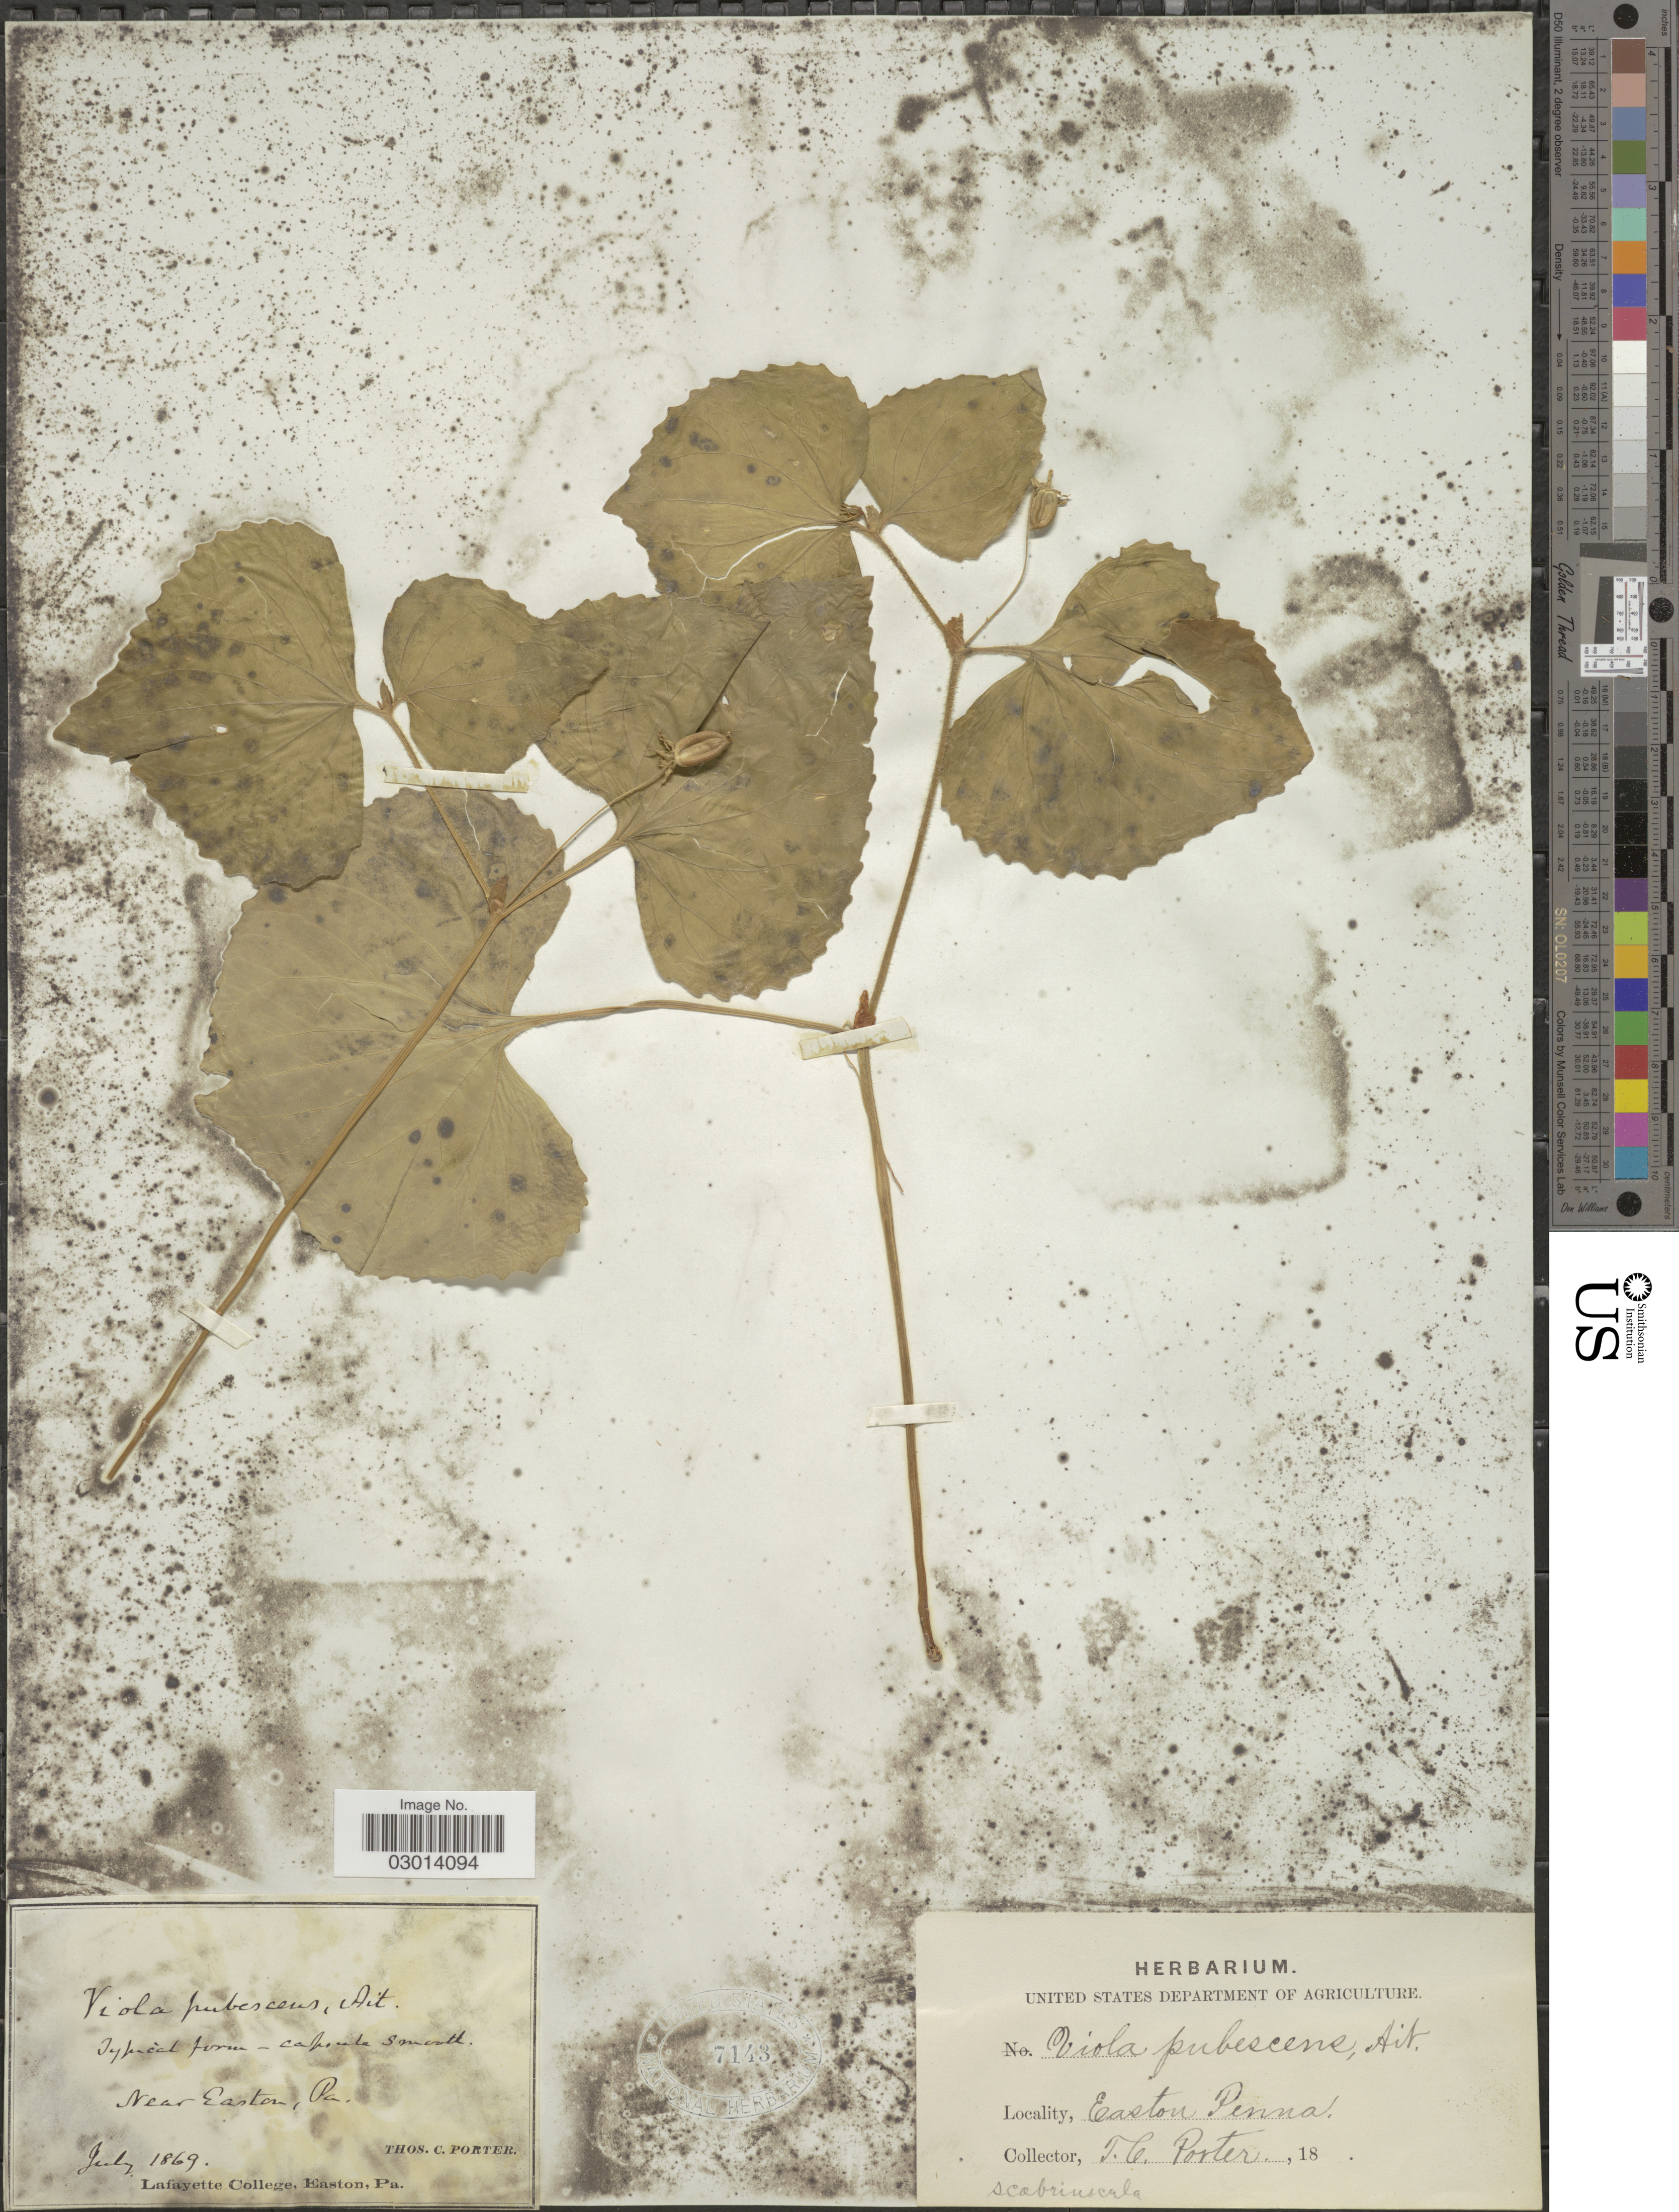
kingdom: Plantae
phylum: Tracheophyta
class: Magnoliopsida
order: Malpighiales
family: Violaceae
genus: Viola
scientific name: Viola pubescens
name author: Aiton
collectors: T. Porter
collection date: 1869-07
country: United States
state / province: Pennsylvania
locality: Near Easton, Pa.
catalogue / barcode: US 7143